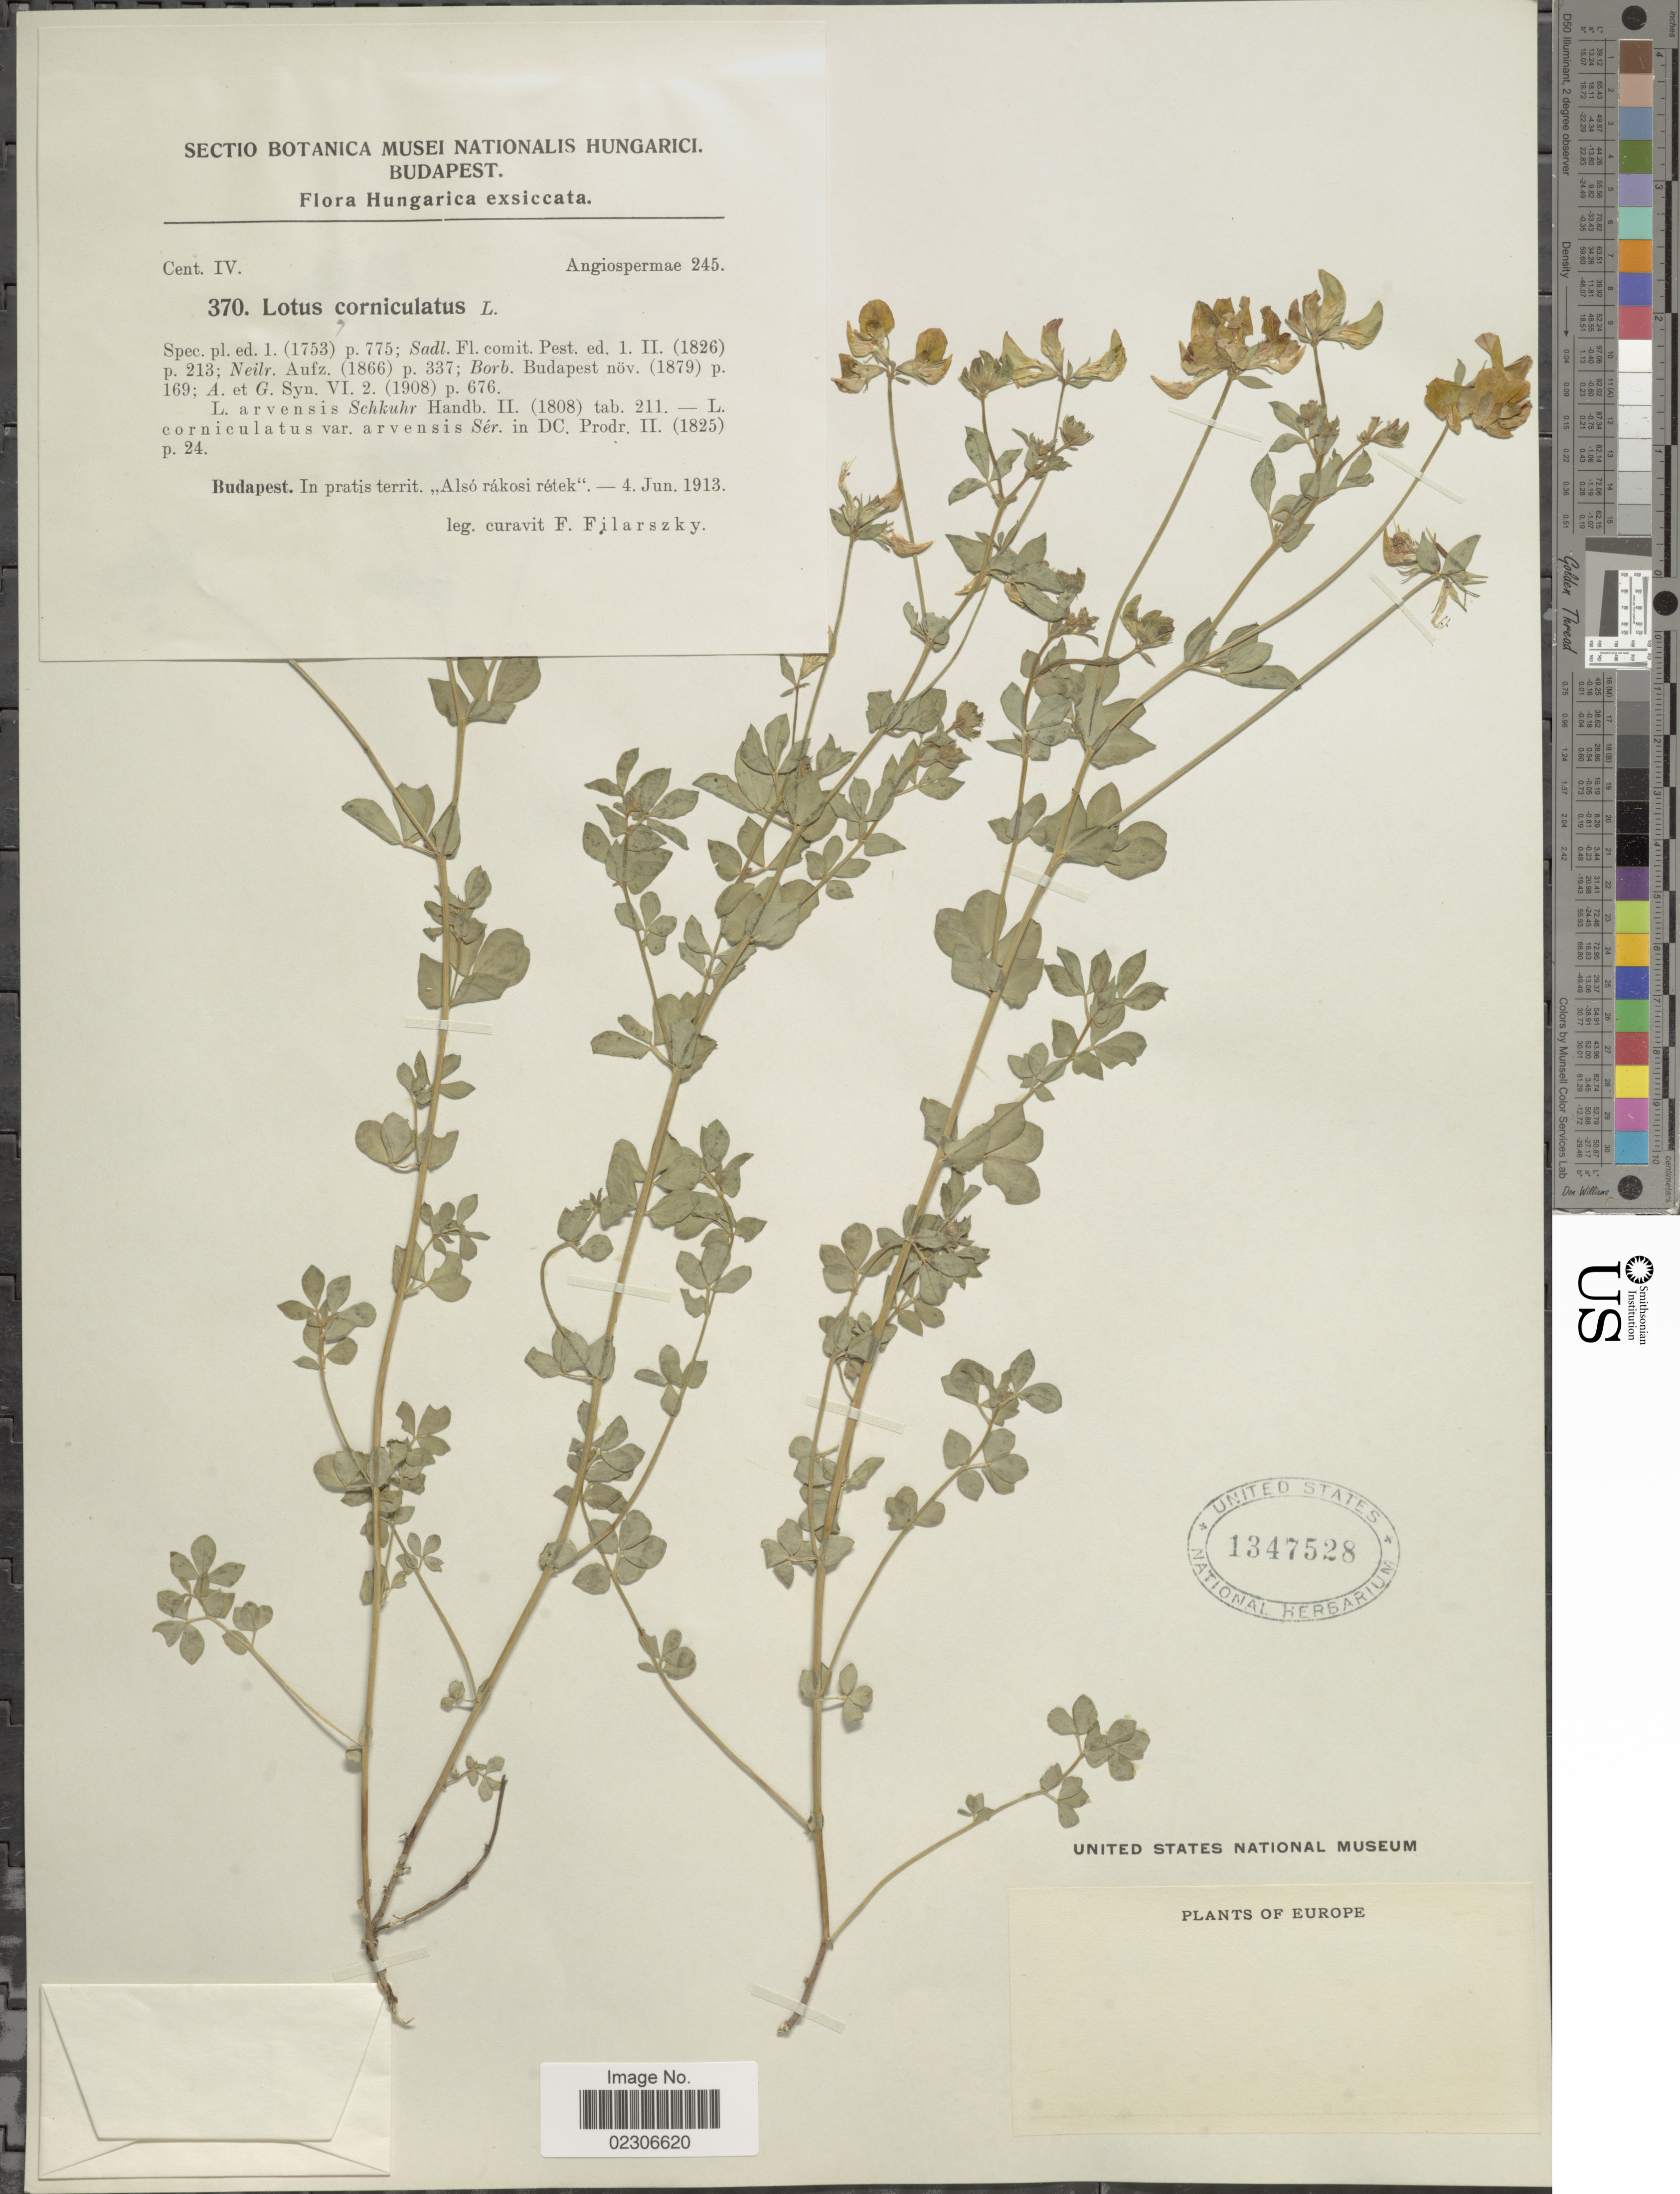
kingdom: Plantae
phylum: Tracheophyta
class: Magnoliopsida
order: Fabales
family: Fabaceae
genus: Lotus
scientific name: Lotus corniculatus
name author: L.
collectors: F. Filarszky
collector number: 370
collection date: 1913-06-04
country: Hungary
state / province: Budapest, Capital District of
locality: In pratis territ. Alsó rákosi rétek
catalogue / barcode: US 1347528